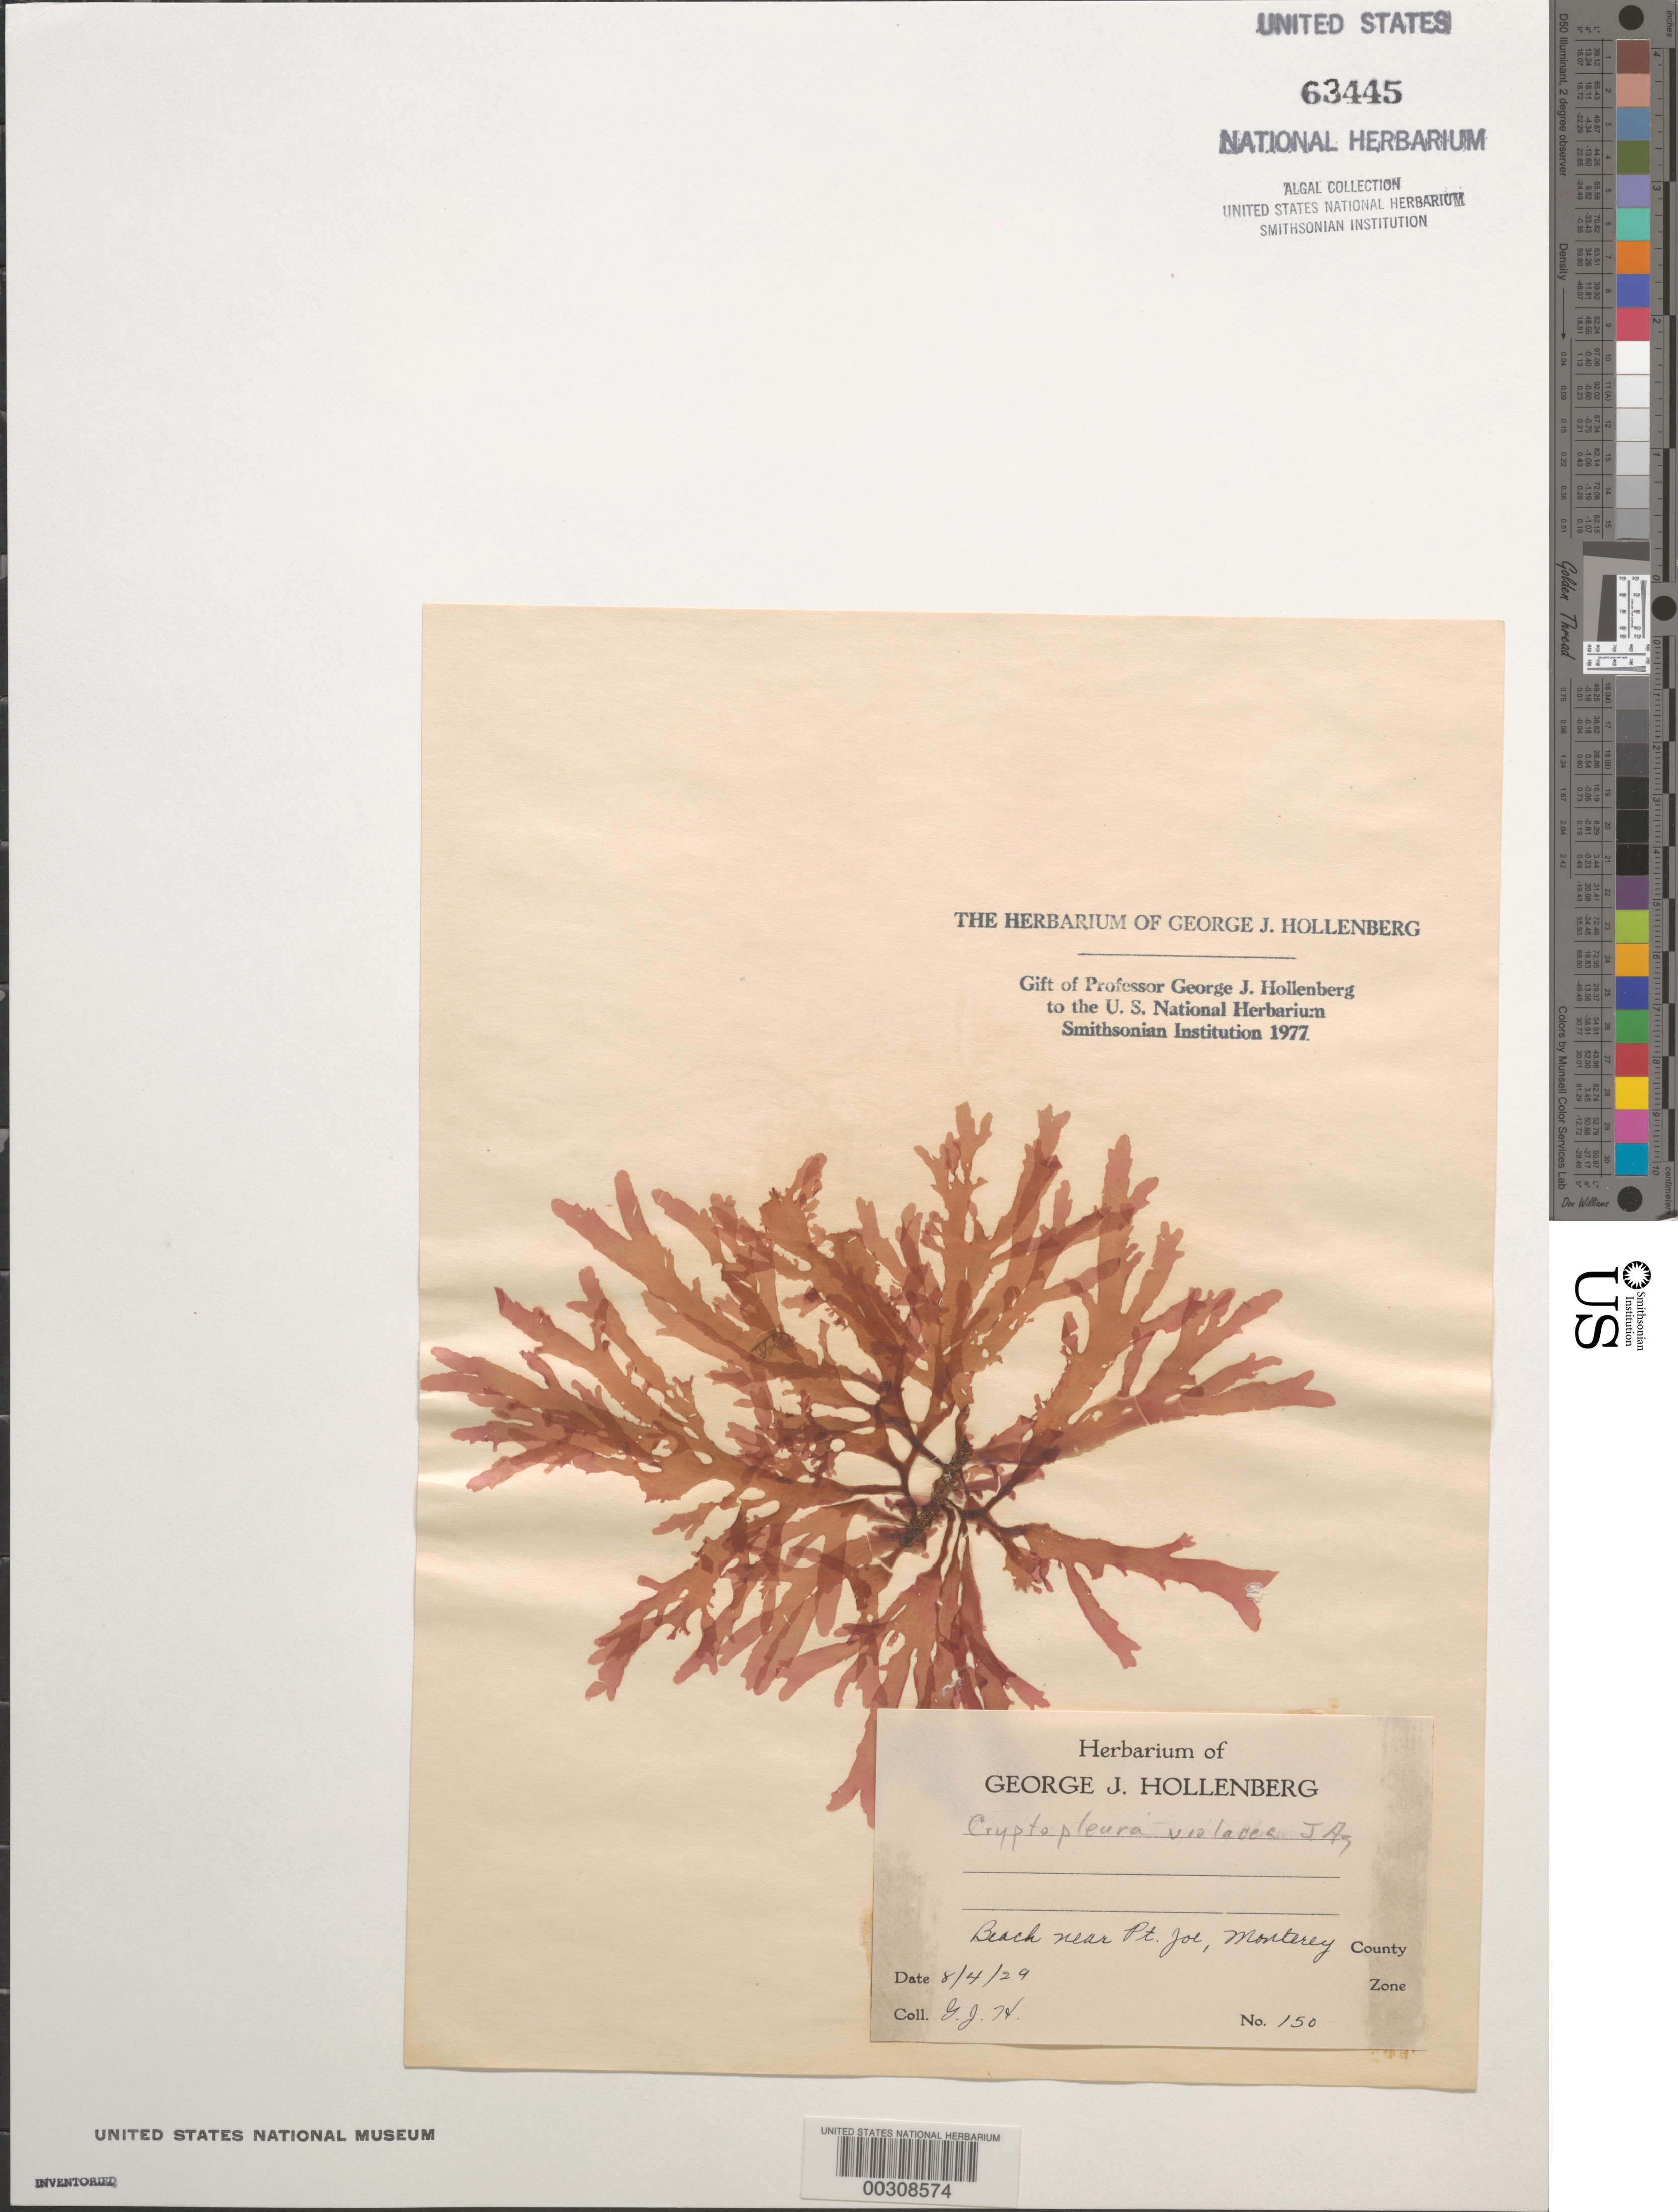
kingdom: Plantae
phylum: Rhodophyta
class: Florideophyceae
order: Ceramiales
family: Delesseriaceae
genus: Cryptopleura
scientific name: Cryptopleura violacea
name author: (J. Ag.) Kylin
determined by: Hollenberg, George J.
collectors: G. Hollenberg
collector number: GJH 150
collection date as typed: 04 Aug 1929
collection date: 1929-08-04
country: United States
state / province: California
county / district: Monterey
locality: Beach near Point Joe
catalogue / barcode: US 63445